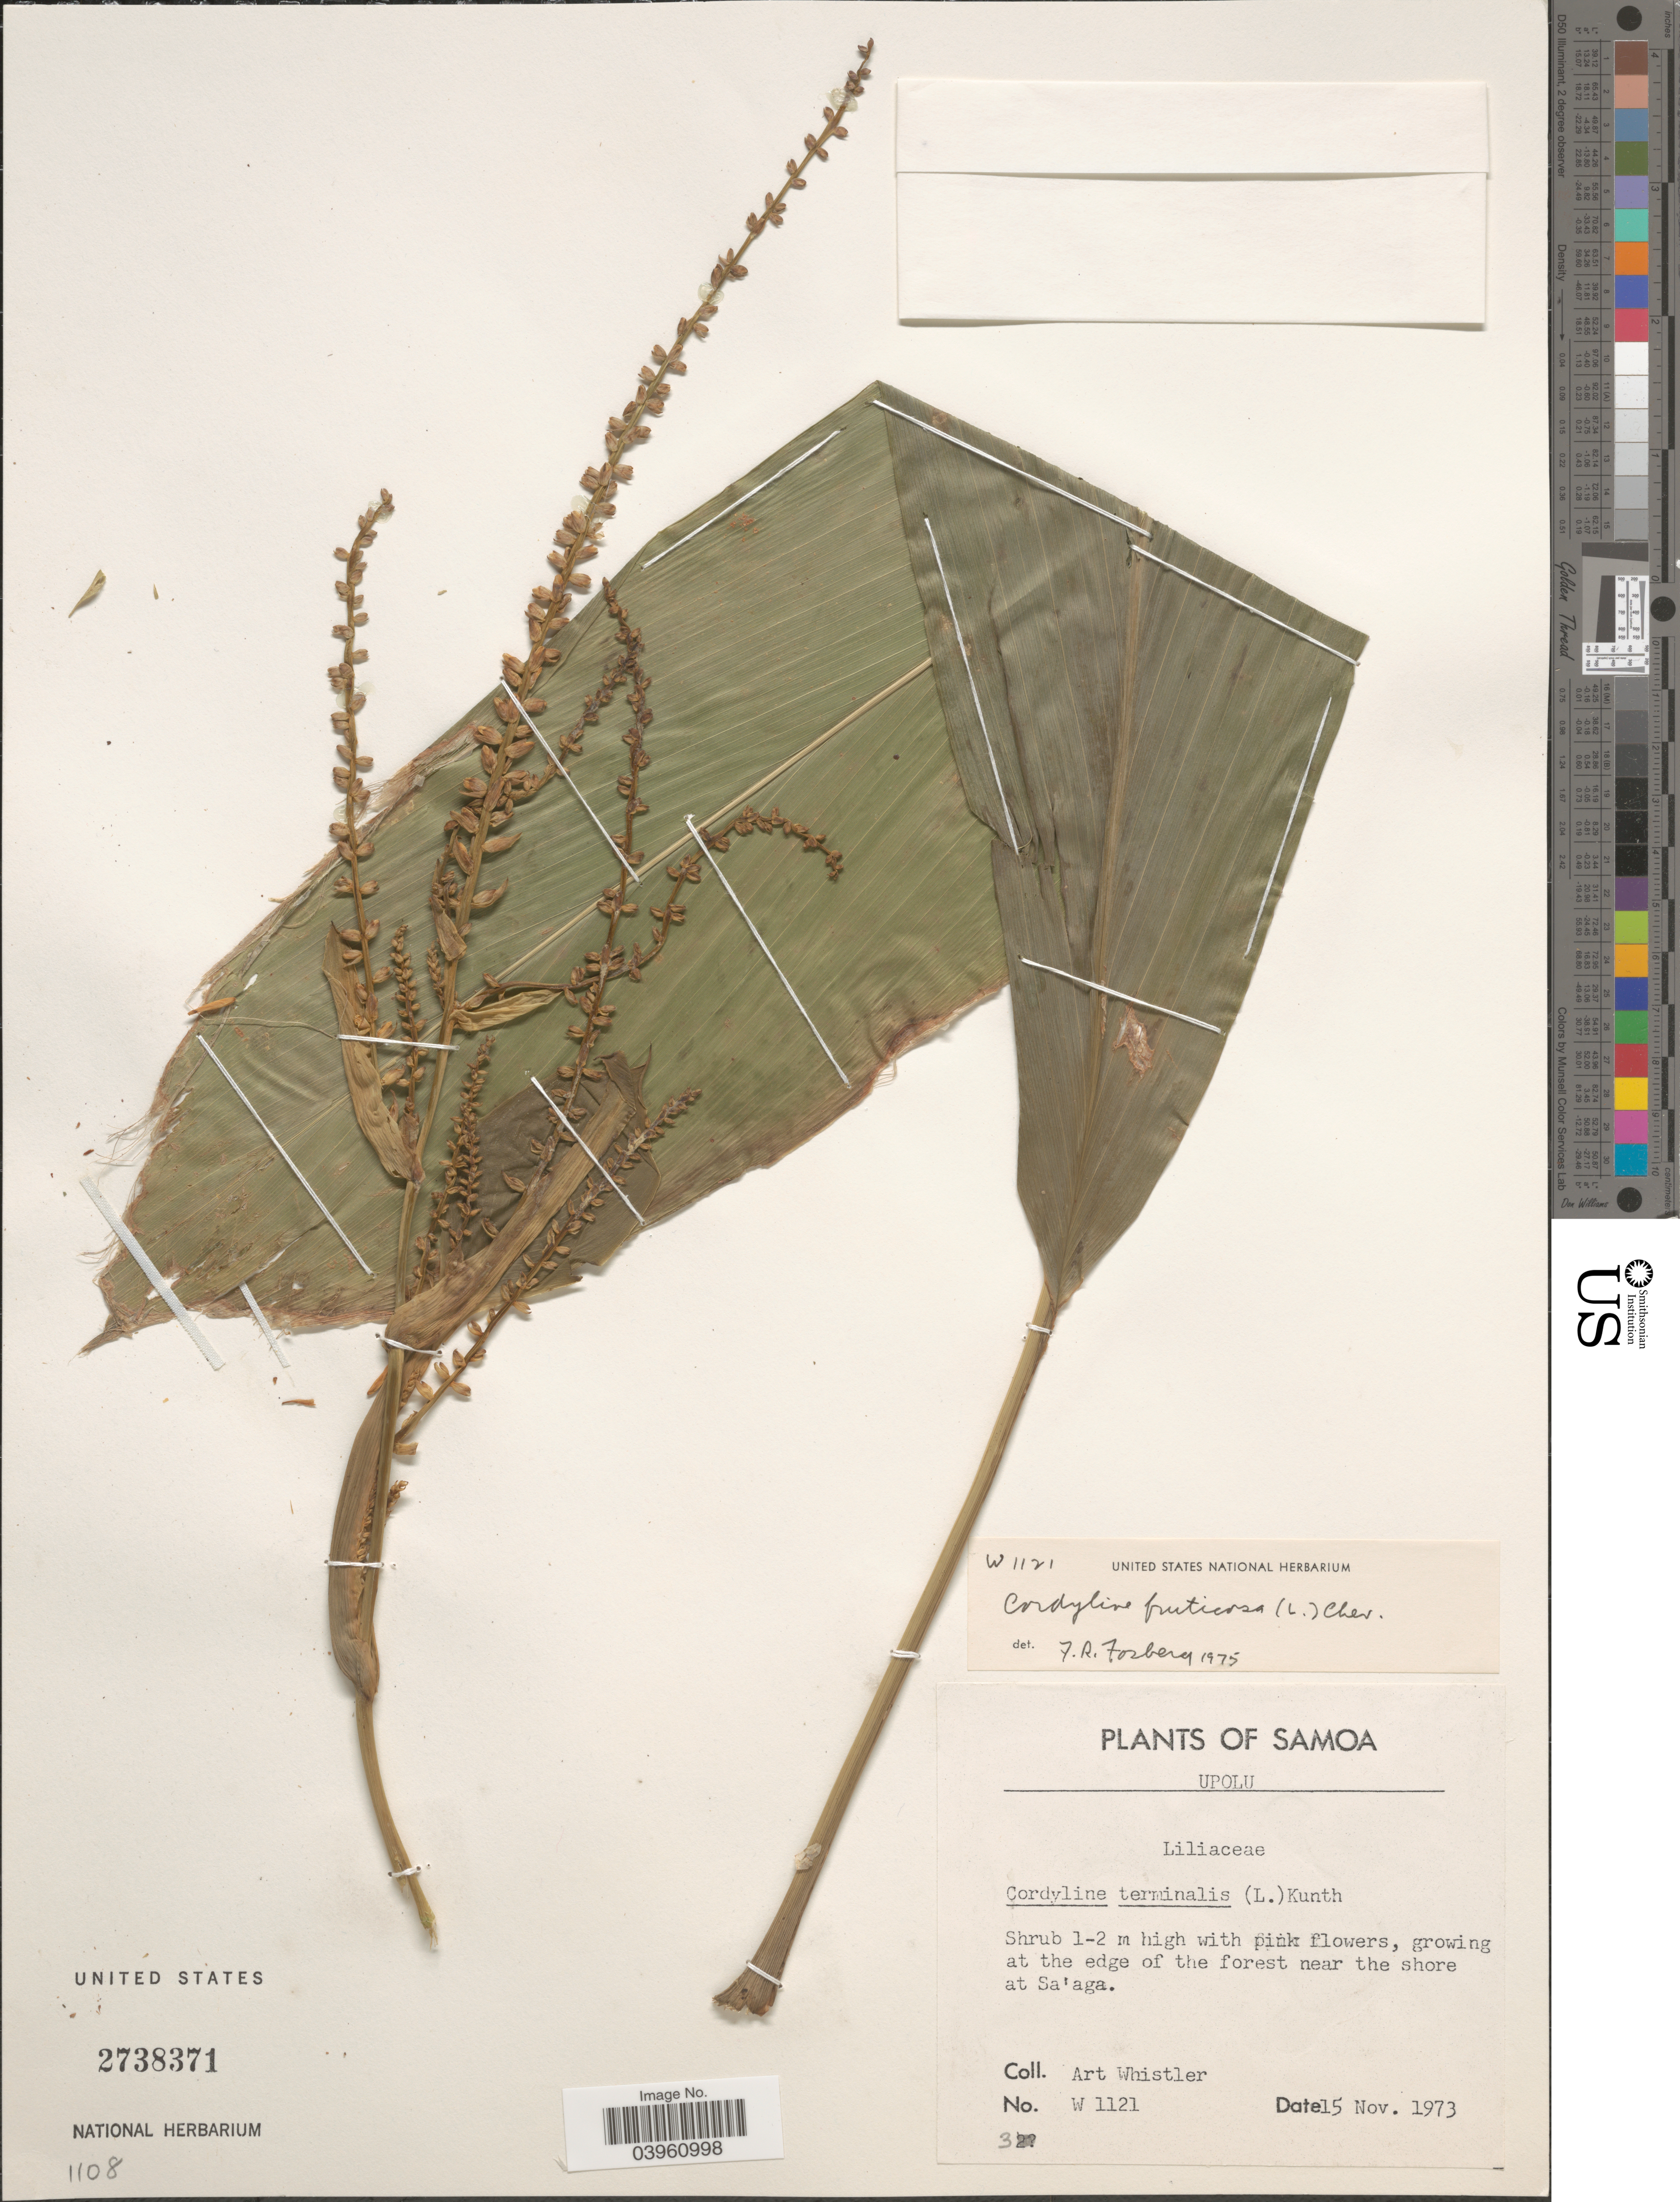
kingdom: Plantae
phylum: Tracheophyta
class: Liliopsida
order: Asparagales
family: Asparagaceae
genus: Cordyline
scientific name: Cordyline fruticosa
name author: (L.) A. Chev.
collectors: A. Whistler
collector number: W1121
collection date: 1973-11-15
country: Samoa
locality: Upolu. At the edge of the forest near the shore at Sa'aga.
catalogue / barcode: US 2738371